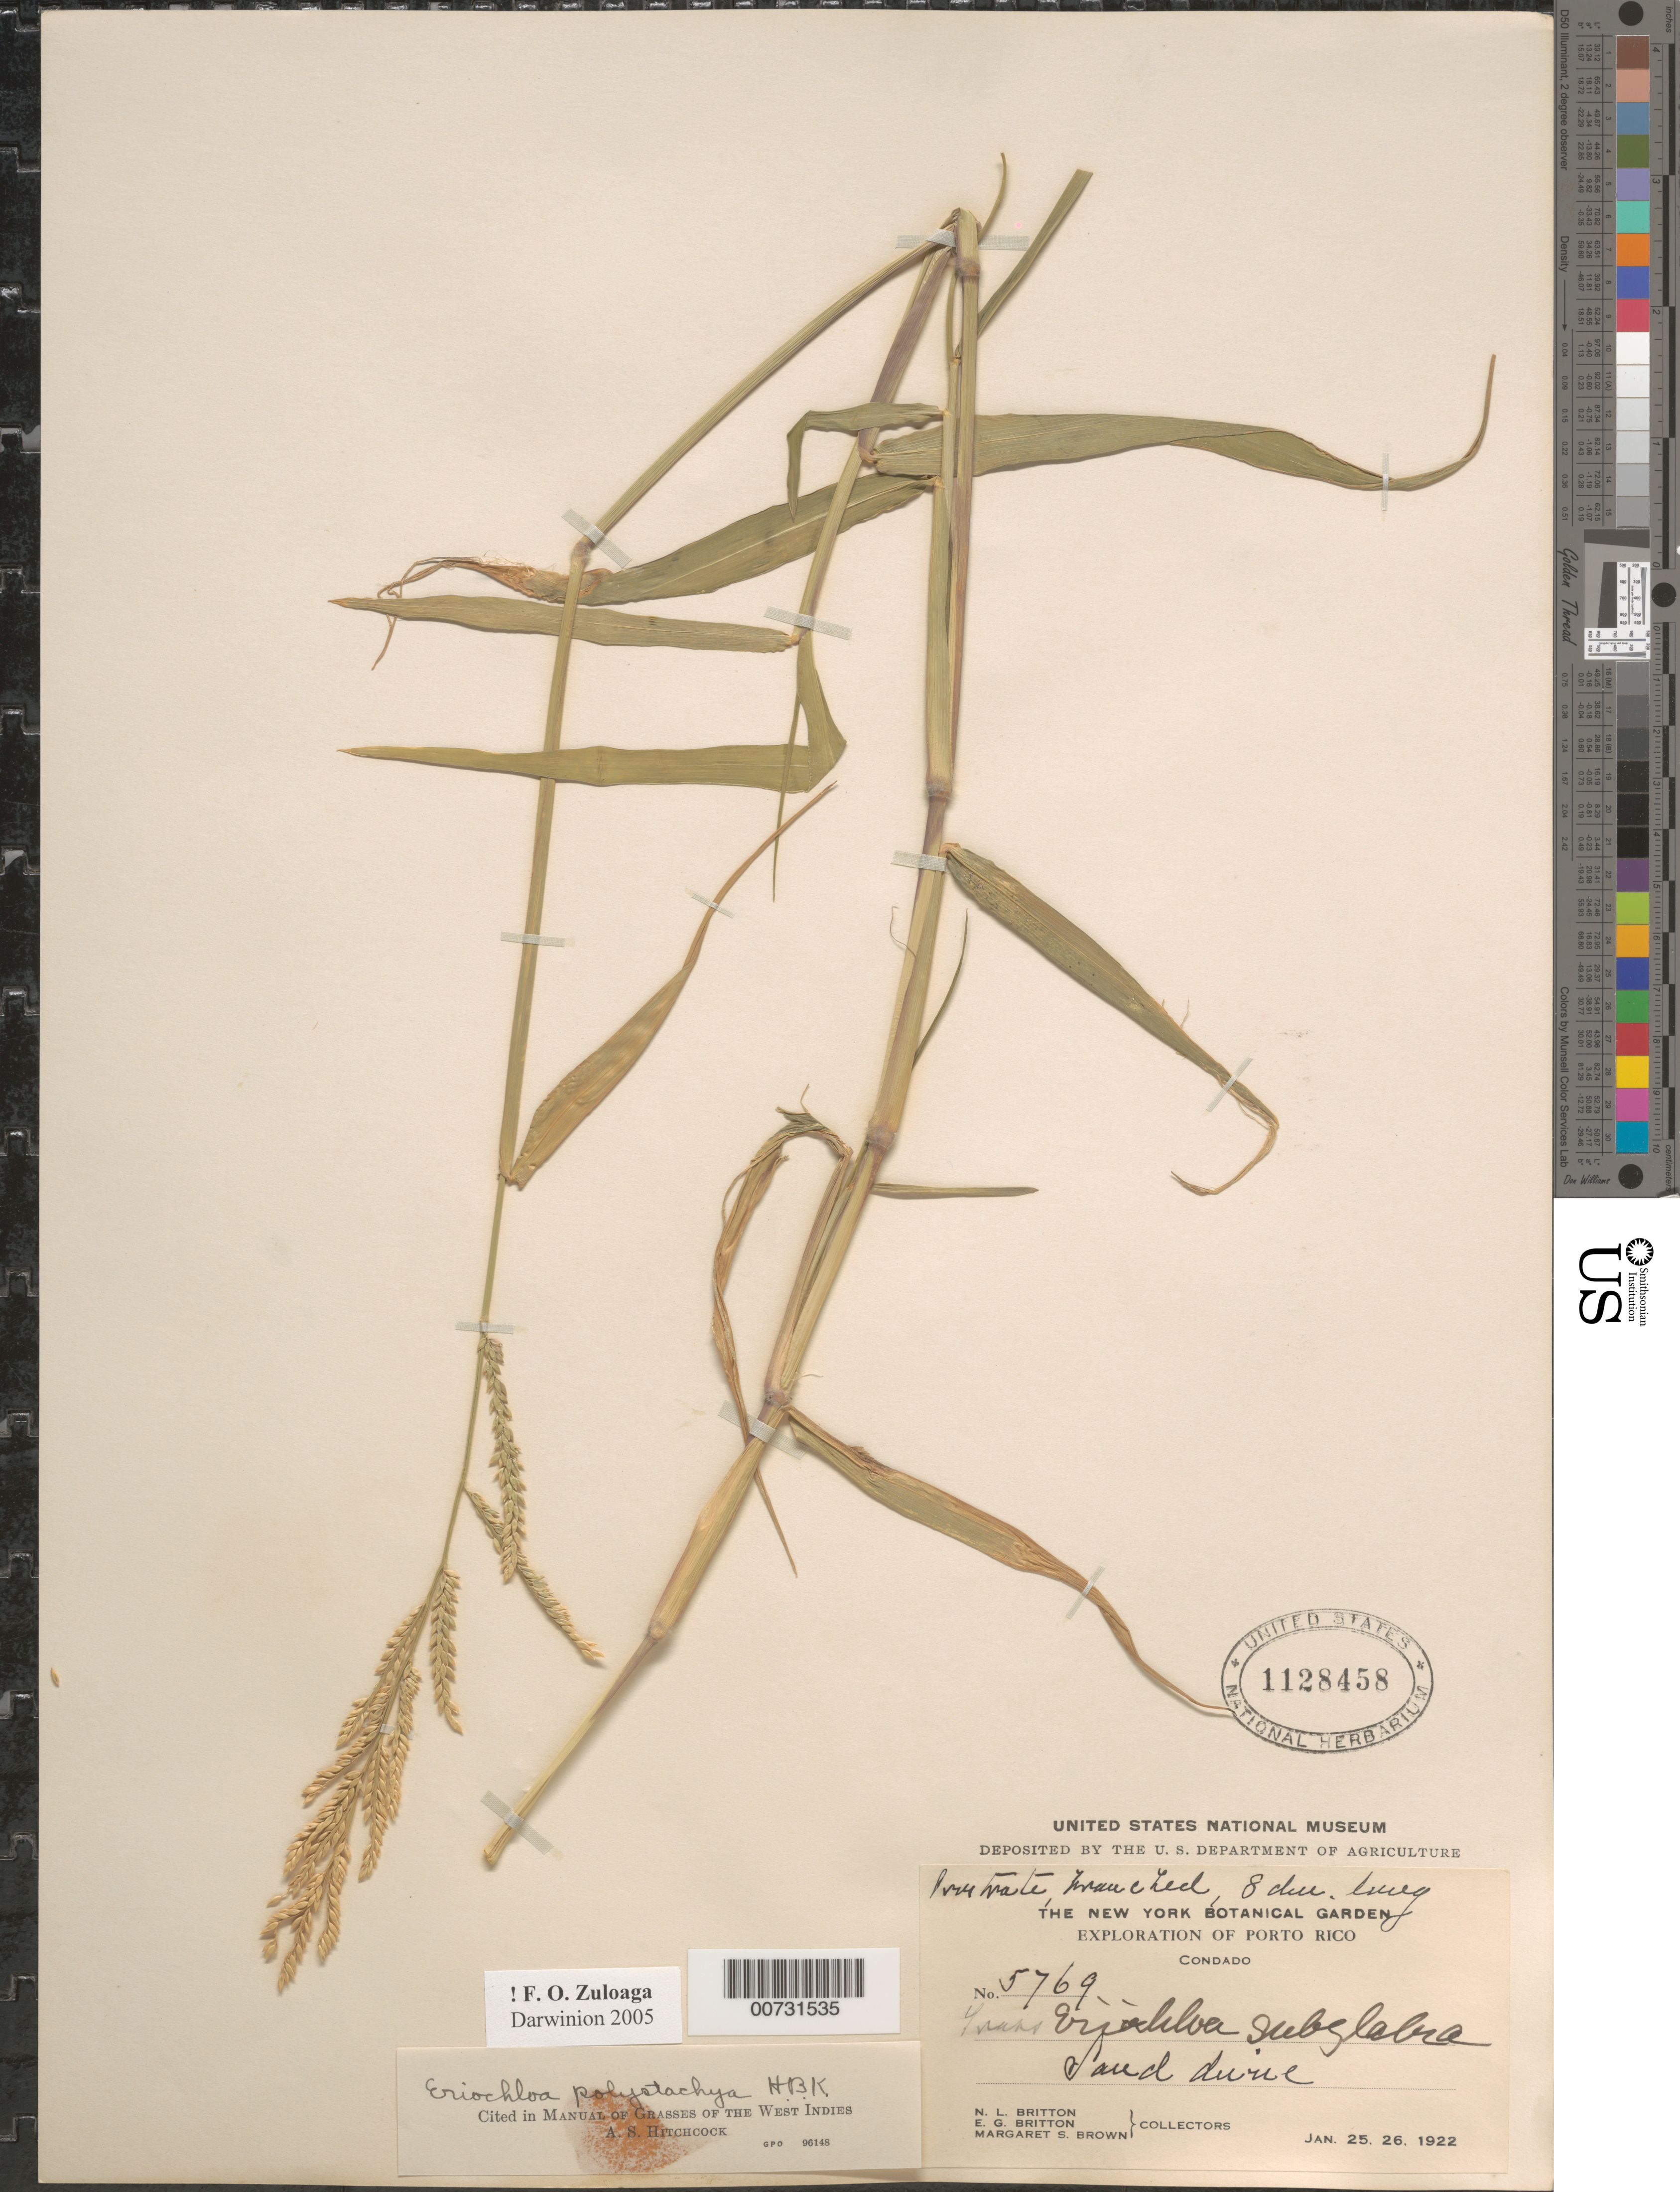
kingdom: Plantae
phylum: Tracheophyta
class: Liliopsida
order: Poales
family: Poaceae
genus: Eriochloa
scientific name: Eriochloa polystachya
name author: Kunth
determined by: Hitchcock, Albert S.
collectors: N. Britton, E. G. Britton & M. S. Brown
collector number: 5769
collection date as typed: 25 Jan 1922 and 26 Jan 1922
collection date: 1922-01-25,1922-01-26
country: Puerto Rico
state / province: San Juan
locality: Condado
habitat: Sand dune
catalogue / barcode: US 1128458